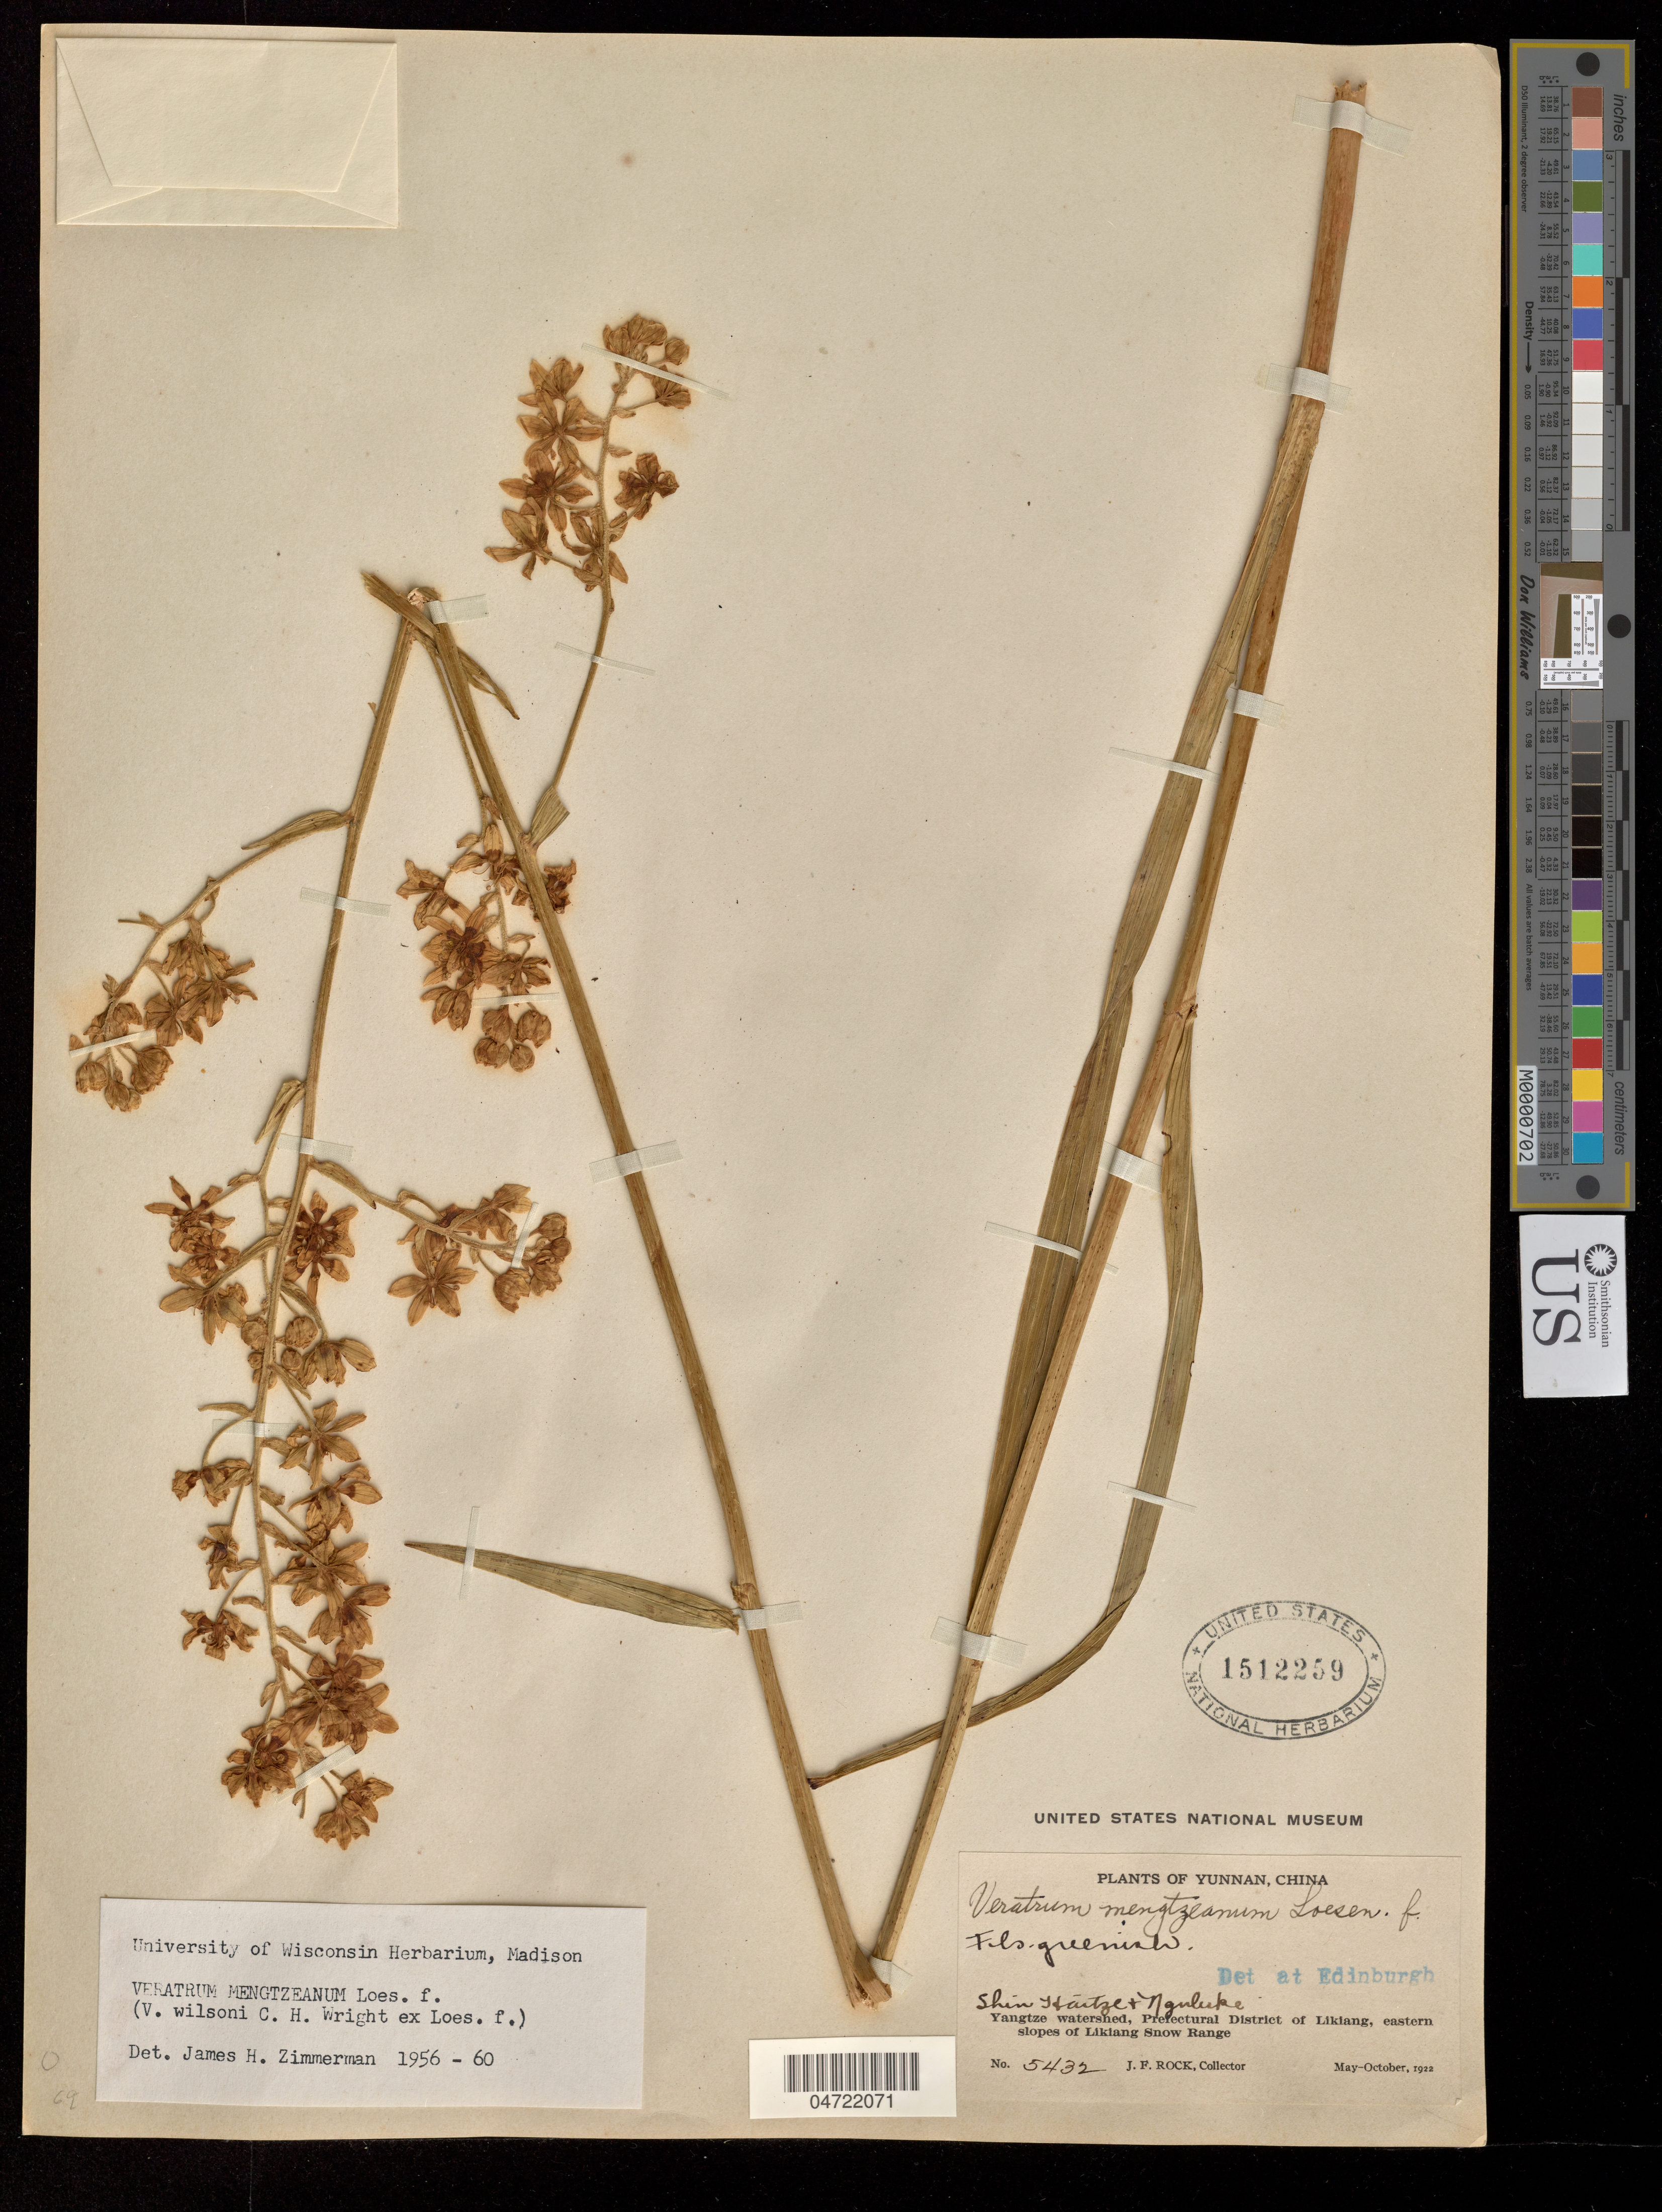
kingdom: Plantae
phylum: Tracheophyta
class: Liliopsida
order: Liliales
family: Melanthiaceae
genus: Veratrum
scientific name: Veratrum mengtzeanum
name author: Loes.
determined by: Zimmerman, James Hall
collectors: J. Rock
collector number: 5432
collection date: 1922-05/1922-10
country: China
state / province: Yunnan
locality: Yangtze watershed, Prefectural District of Likiang, eastern slopes of Likiang Snow Range.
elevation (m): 3353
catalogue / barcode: US 1512259